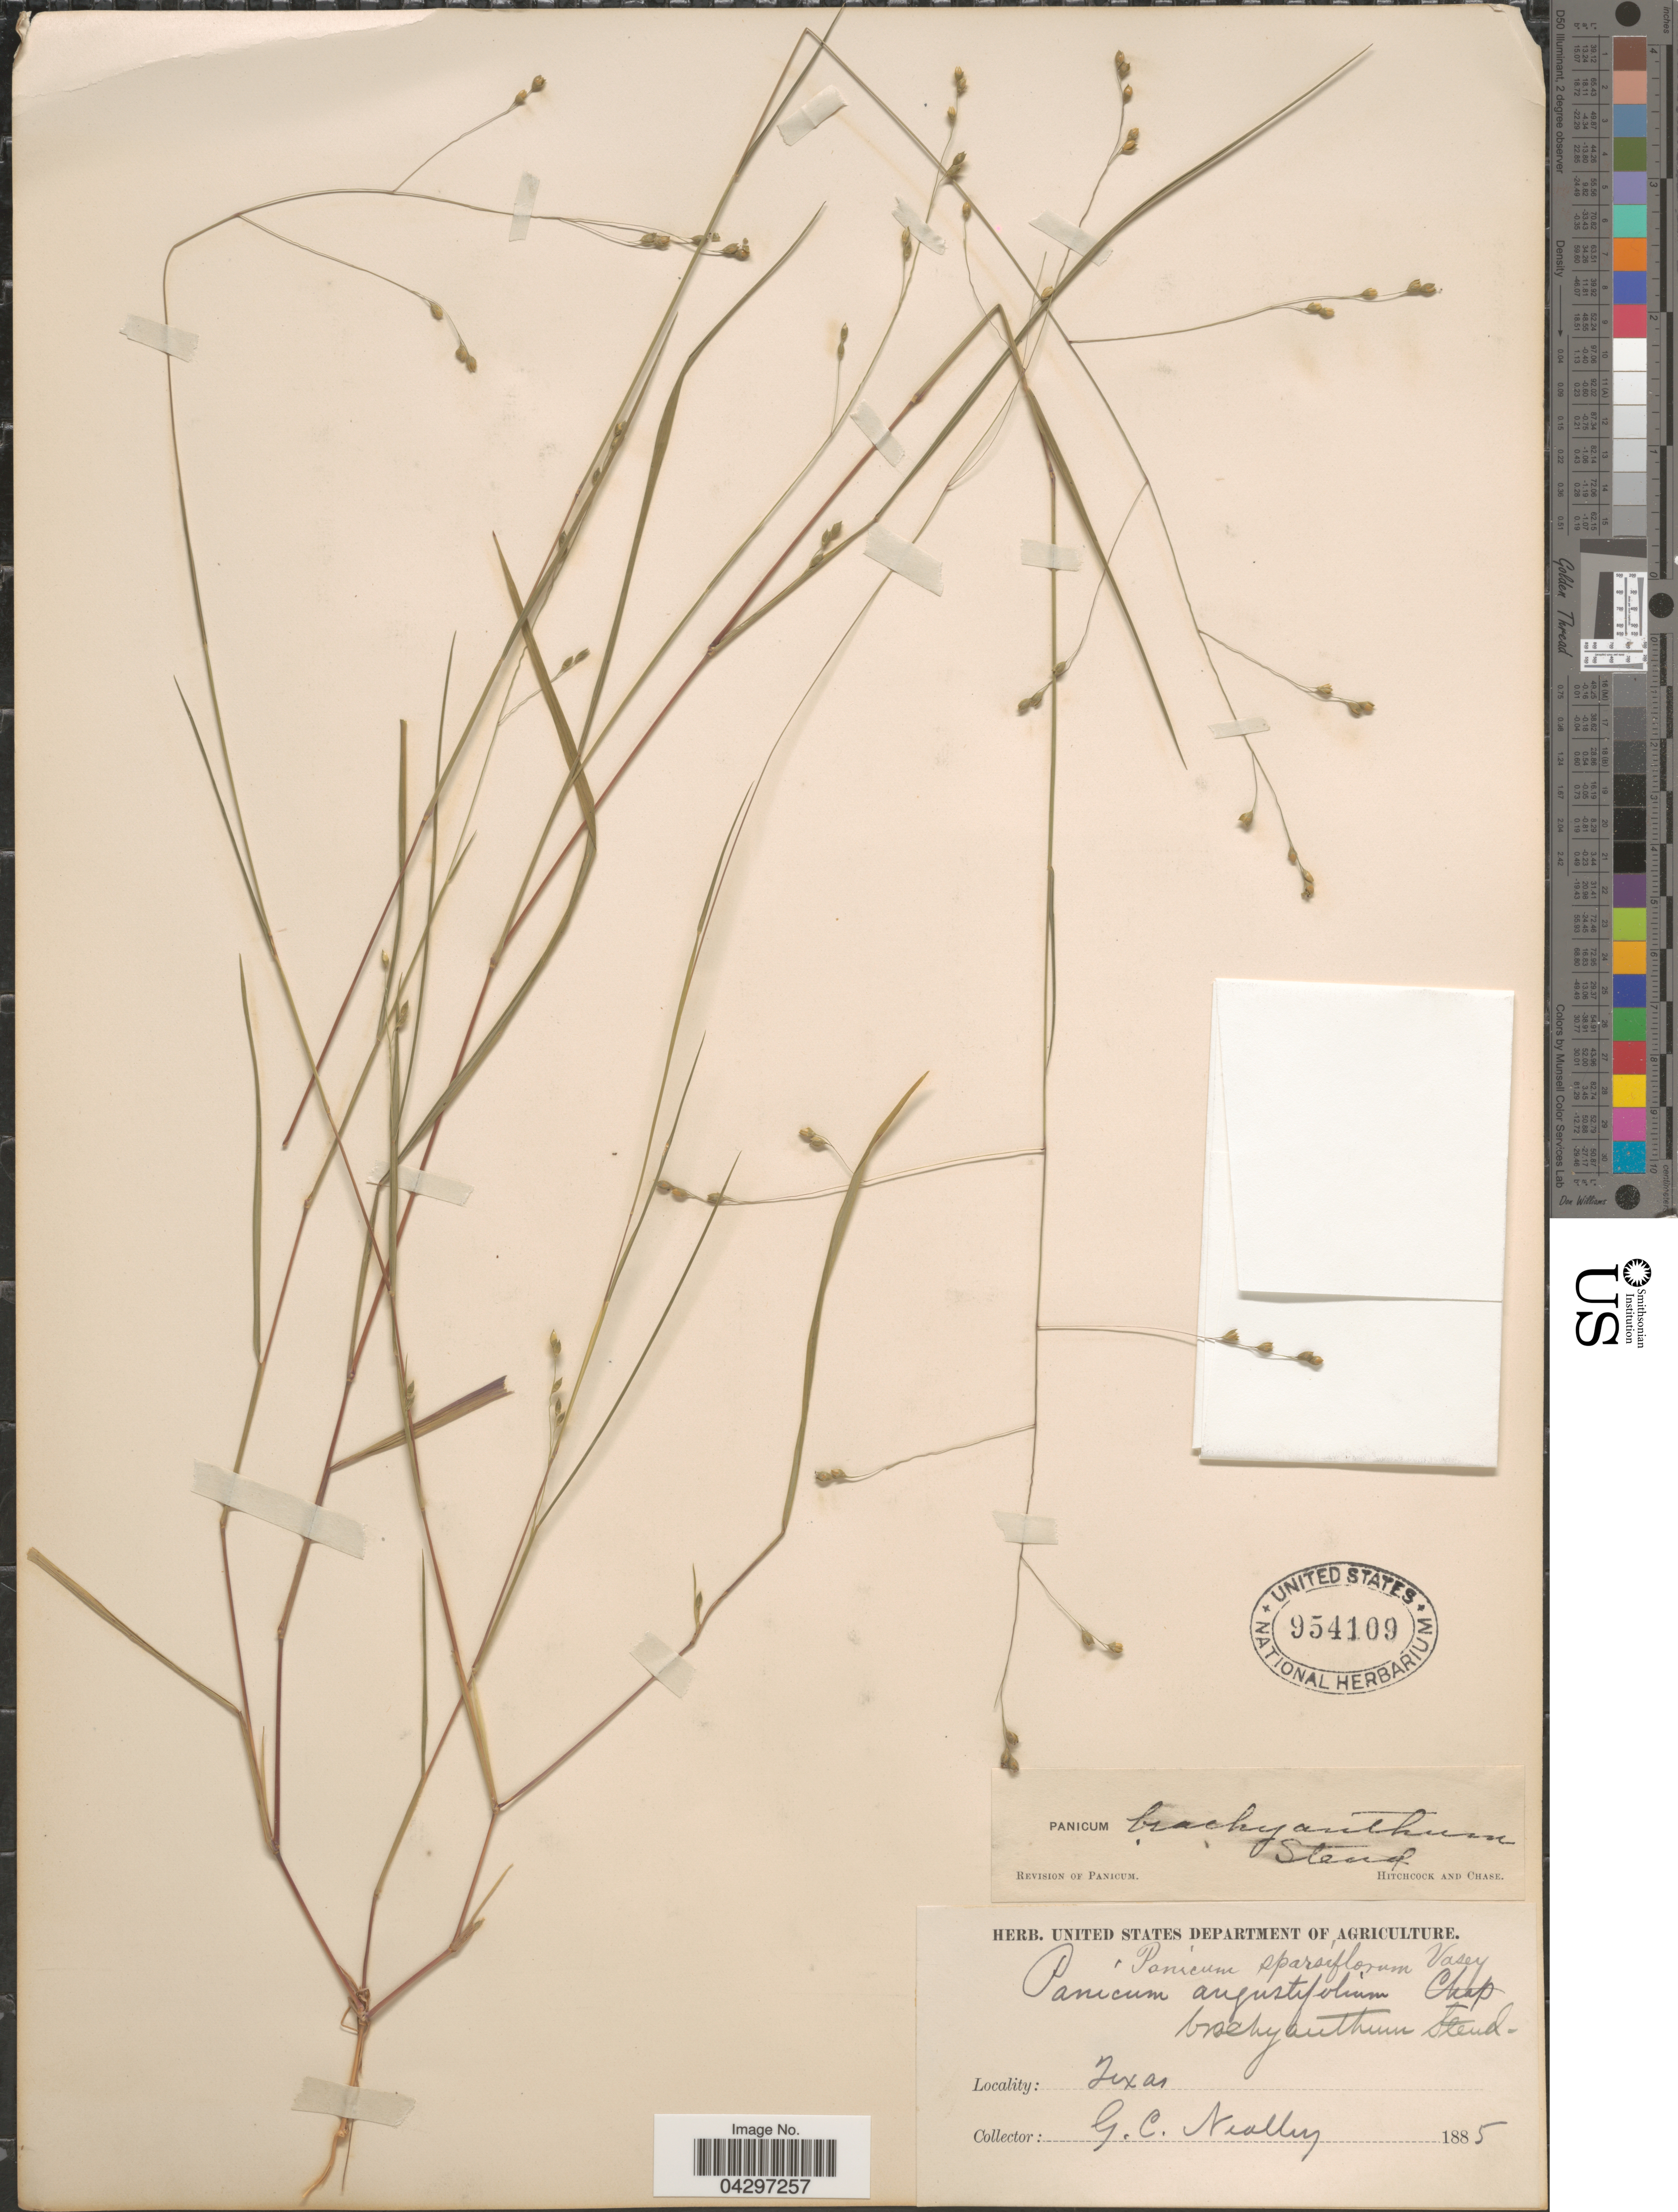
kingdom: Plantae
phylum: Tracheophyta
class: Liliopsida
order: Poales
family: Poaceae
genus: Panicum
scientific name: Panicum brachyanthum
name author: Steud.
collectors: G. C. Nealley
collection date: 1885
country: United States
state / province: Texas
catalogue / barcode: US 954109